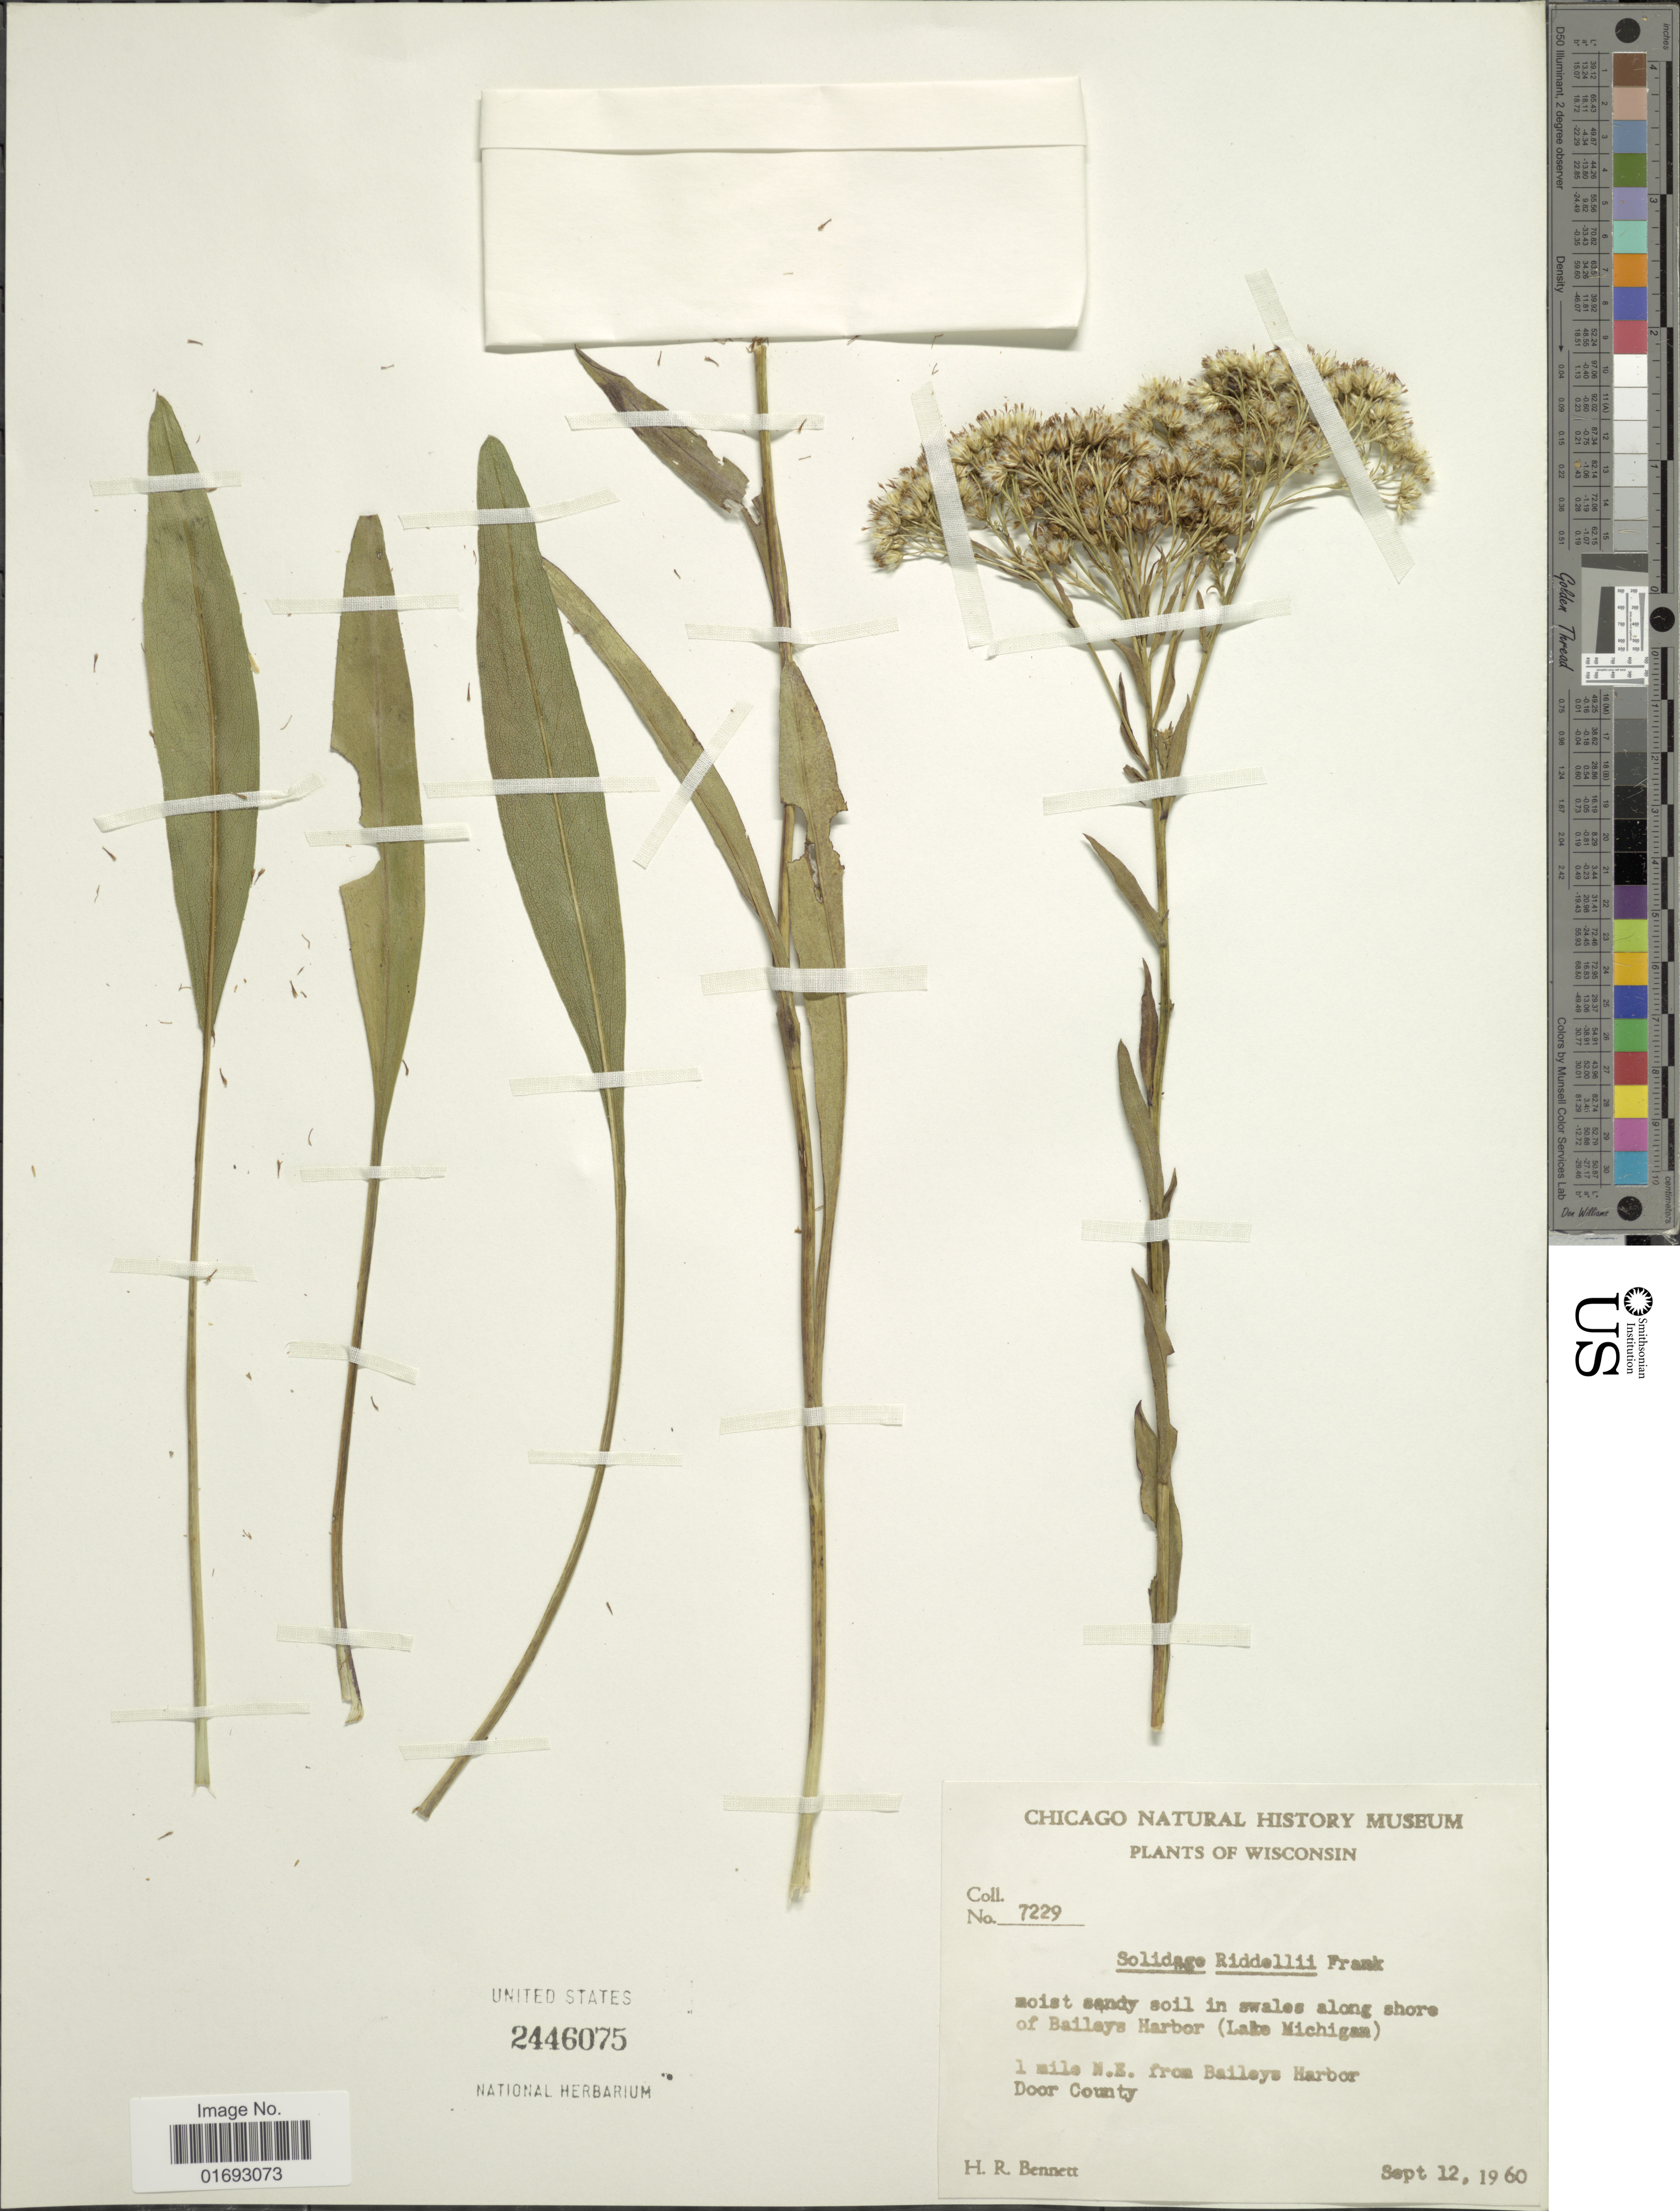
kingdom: Plantae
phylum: Tracheophyta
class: Magnoliopsida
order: Asterales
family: Asteraceae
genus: Oligoneuron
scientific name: Oligoneuron riddellii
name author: (Frank) Rydb.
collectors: H. R. Bennett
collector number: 7229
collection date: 1960-09-12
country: United States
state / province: Wisconsin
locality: Moist sandy soil in swales along shore of Baileys harbor (Lake Michigan), 1 mile N.E. from Baileys Harbor Door County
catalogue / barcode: US 2446075